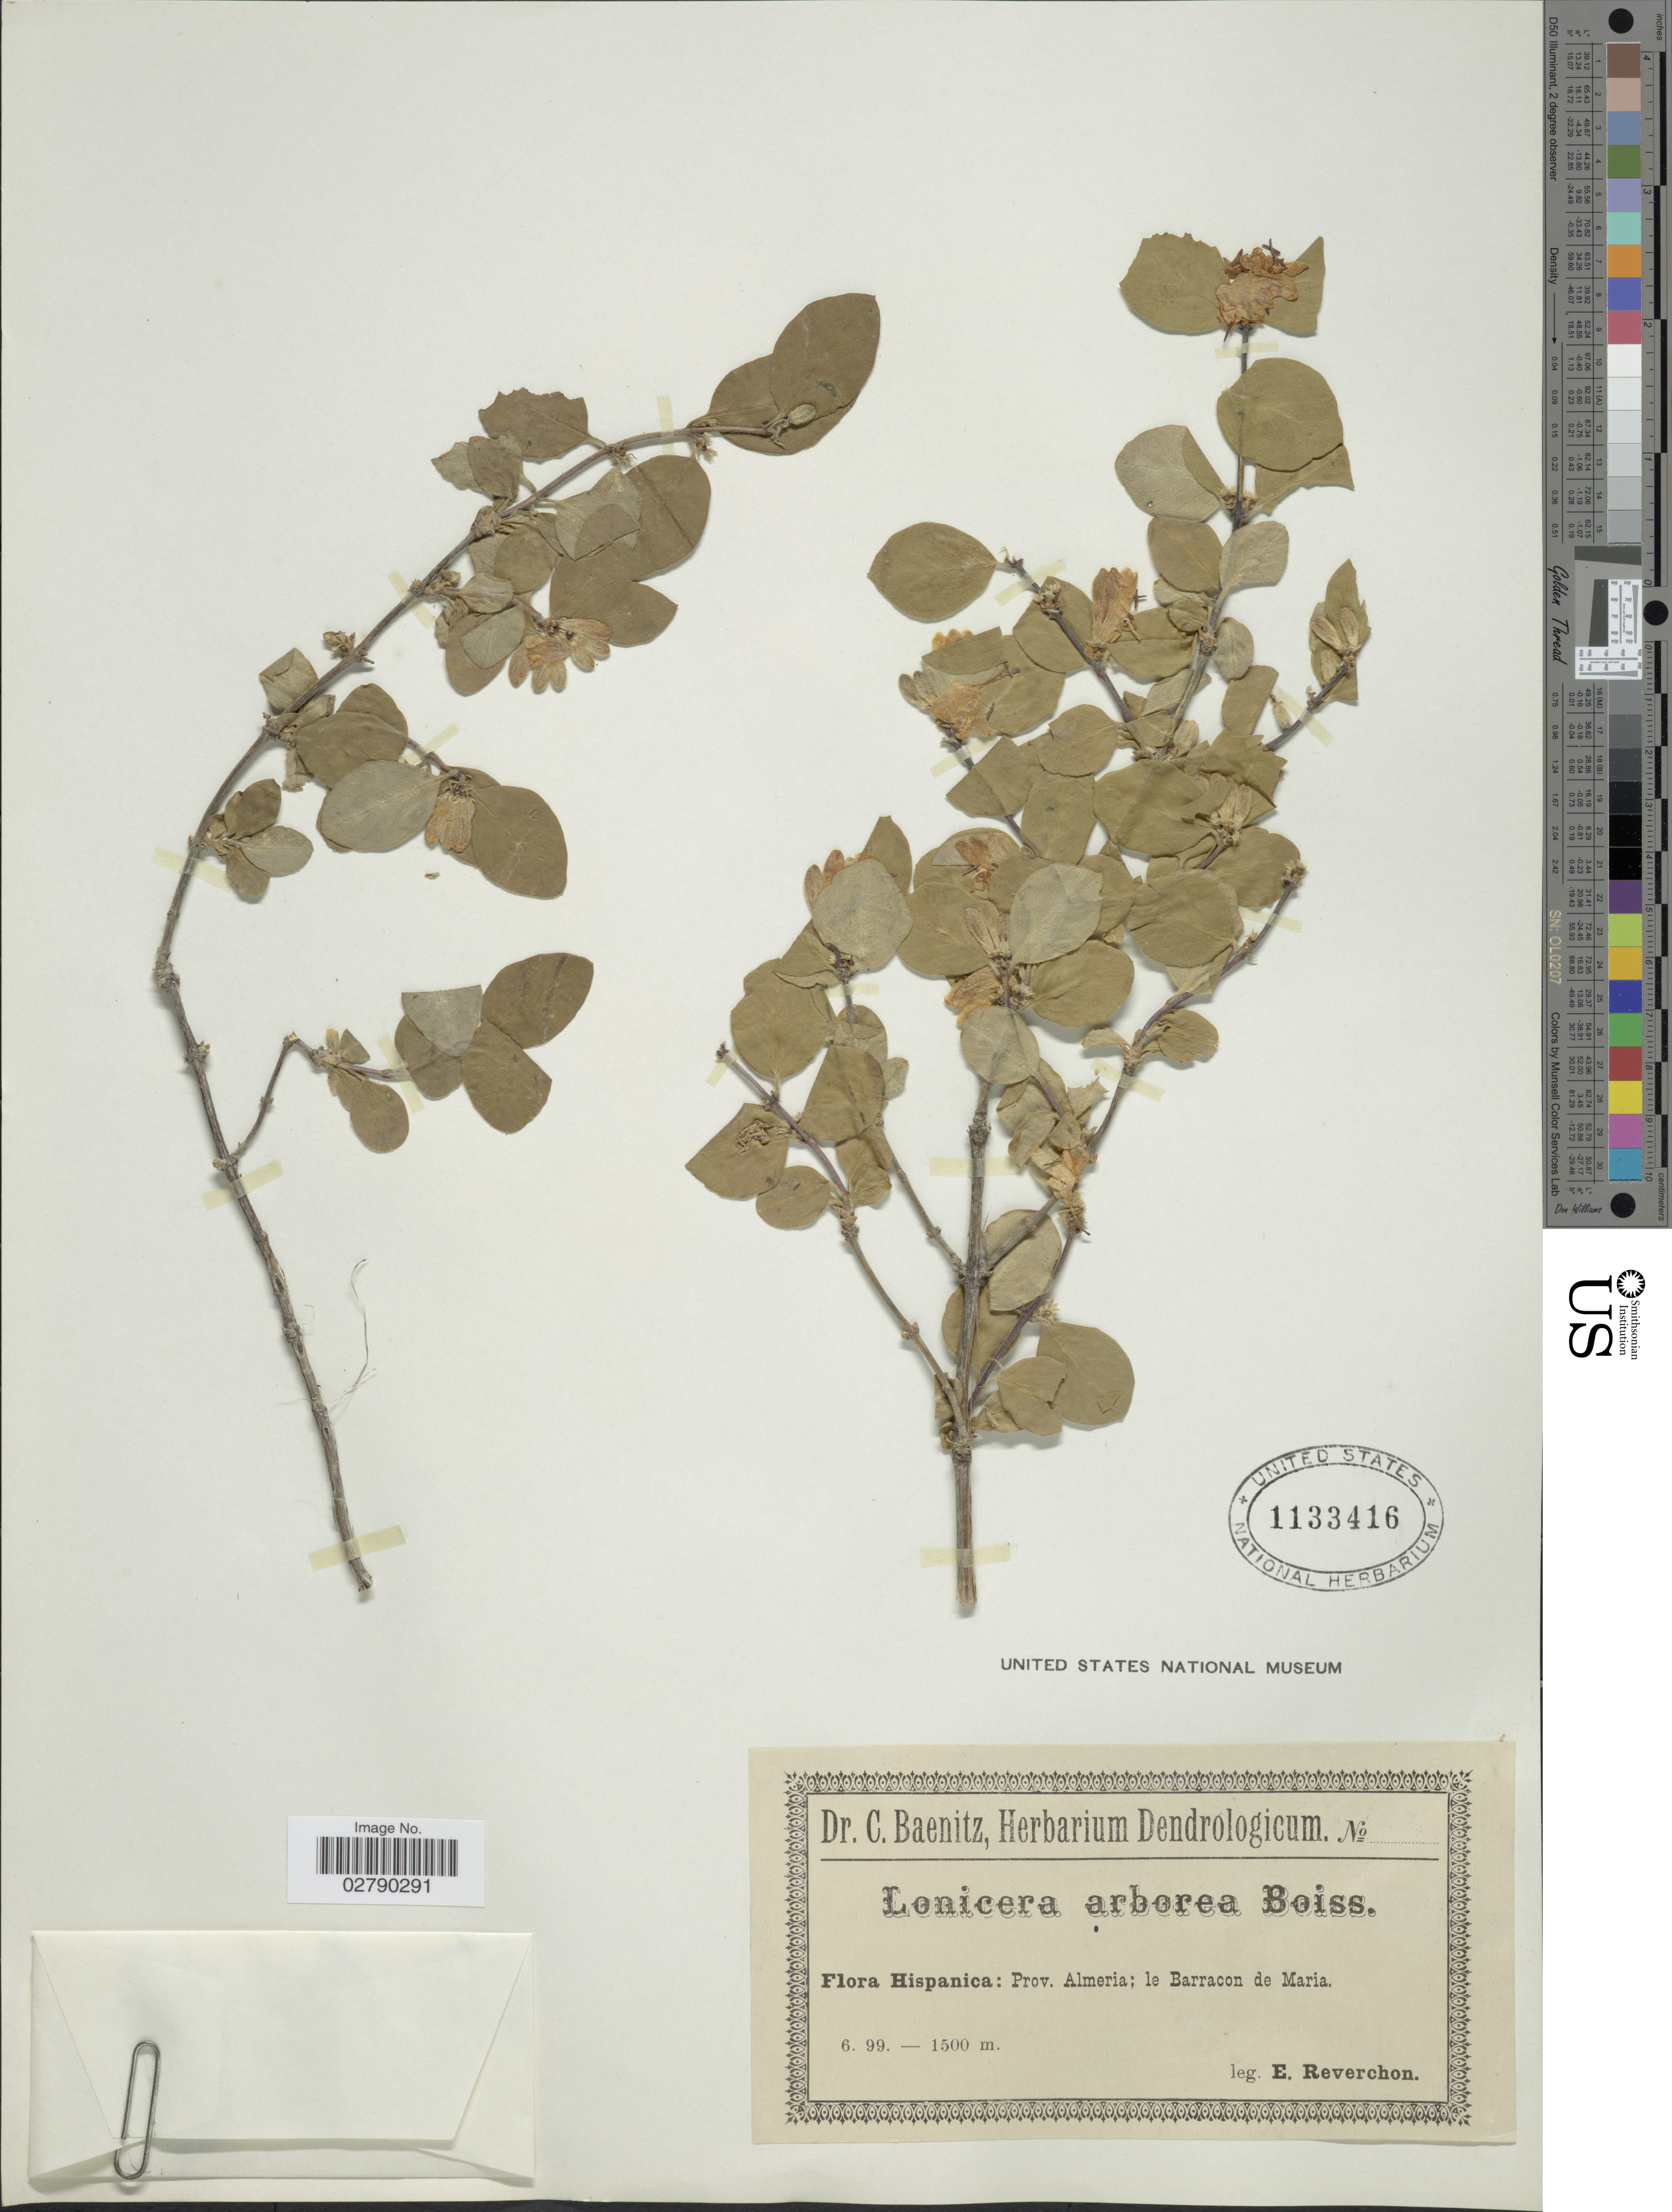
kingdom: Plantae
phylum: Tracheophyta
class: Magnoliopsida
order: Dipsacales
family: Caprifoliaceae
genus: Lonicera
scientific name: Lonicera arborea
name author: Boiss.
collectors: E. Reverchon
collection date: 1899-06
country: Spain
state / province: Andalucía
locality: Hispanica: Prov. Almeria; le Barracon de Maria.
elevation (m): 1500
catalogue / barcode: US 1133416